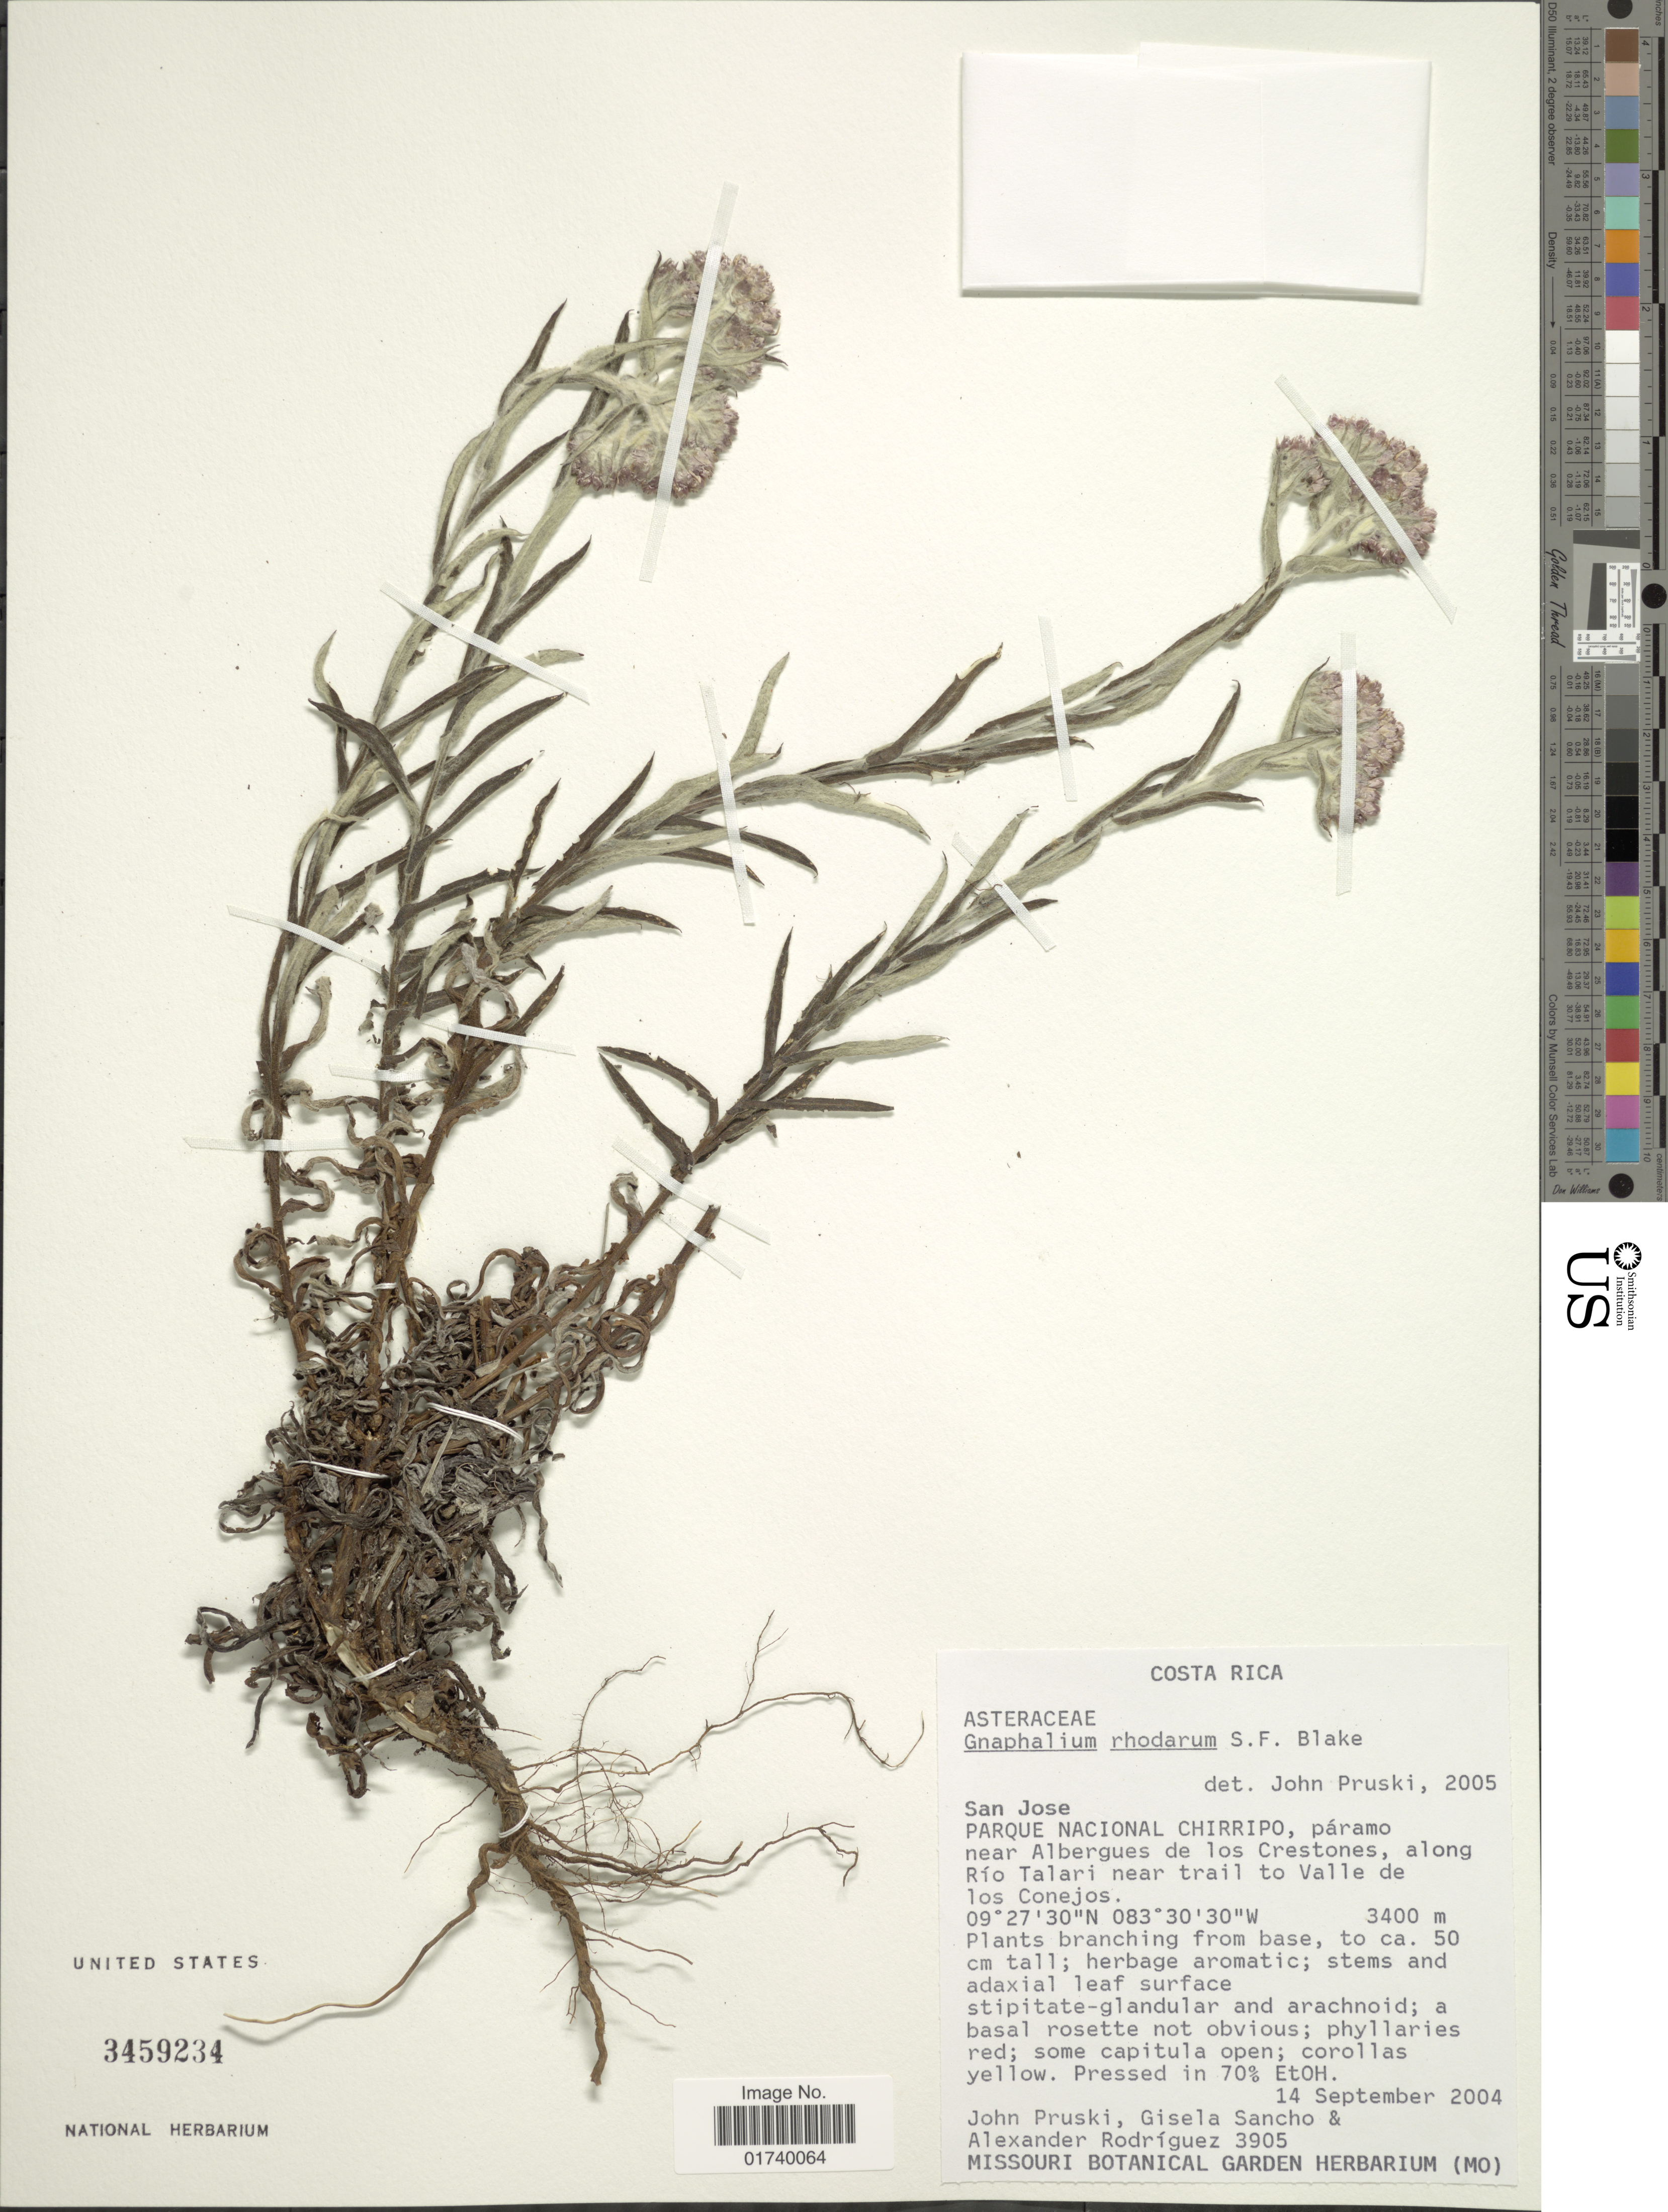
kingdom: Plantae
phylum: Tracheophyta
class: Magnoliopsida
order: Asterales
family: Asteraceae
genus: Pseudognaphalium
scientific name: Pseudognaphalium rhodarum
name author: (S.F. Blake) Anderb.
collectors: J. F. Pruski, G. Sancho & A. Rodríguez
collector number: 3905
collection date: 2004-09-14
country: Costa Rica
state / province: San José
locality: Paraque Nacional Chirripo, paramo near Albergues de Los Crestones, along Rio Talari near trail to Valle de los Conejos.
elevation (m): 3400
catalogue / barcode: US 3459234